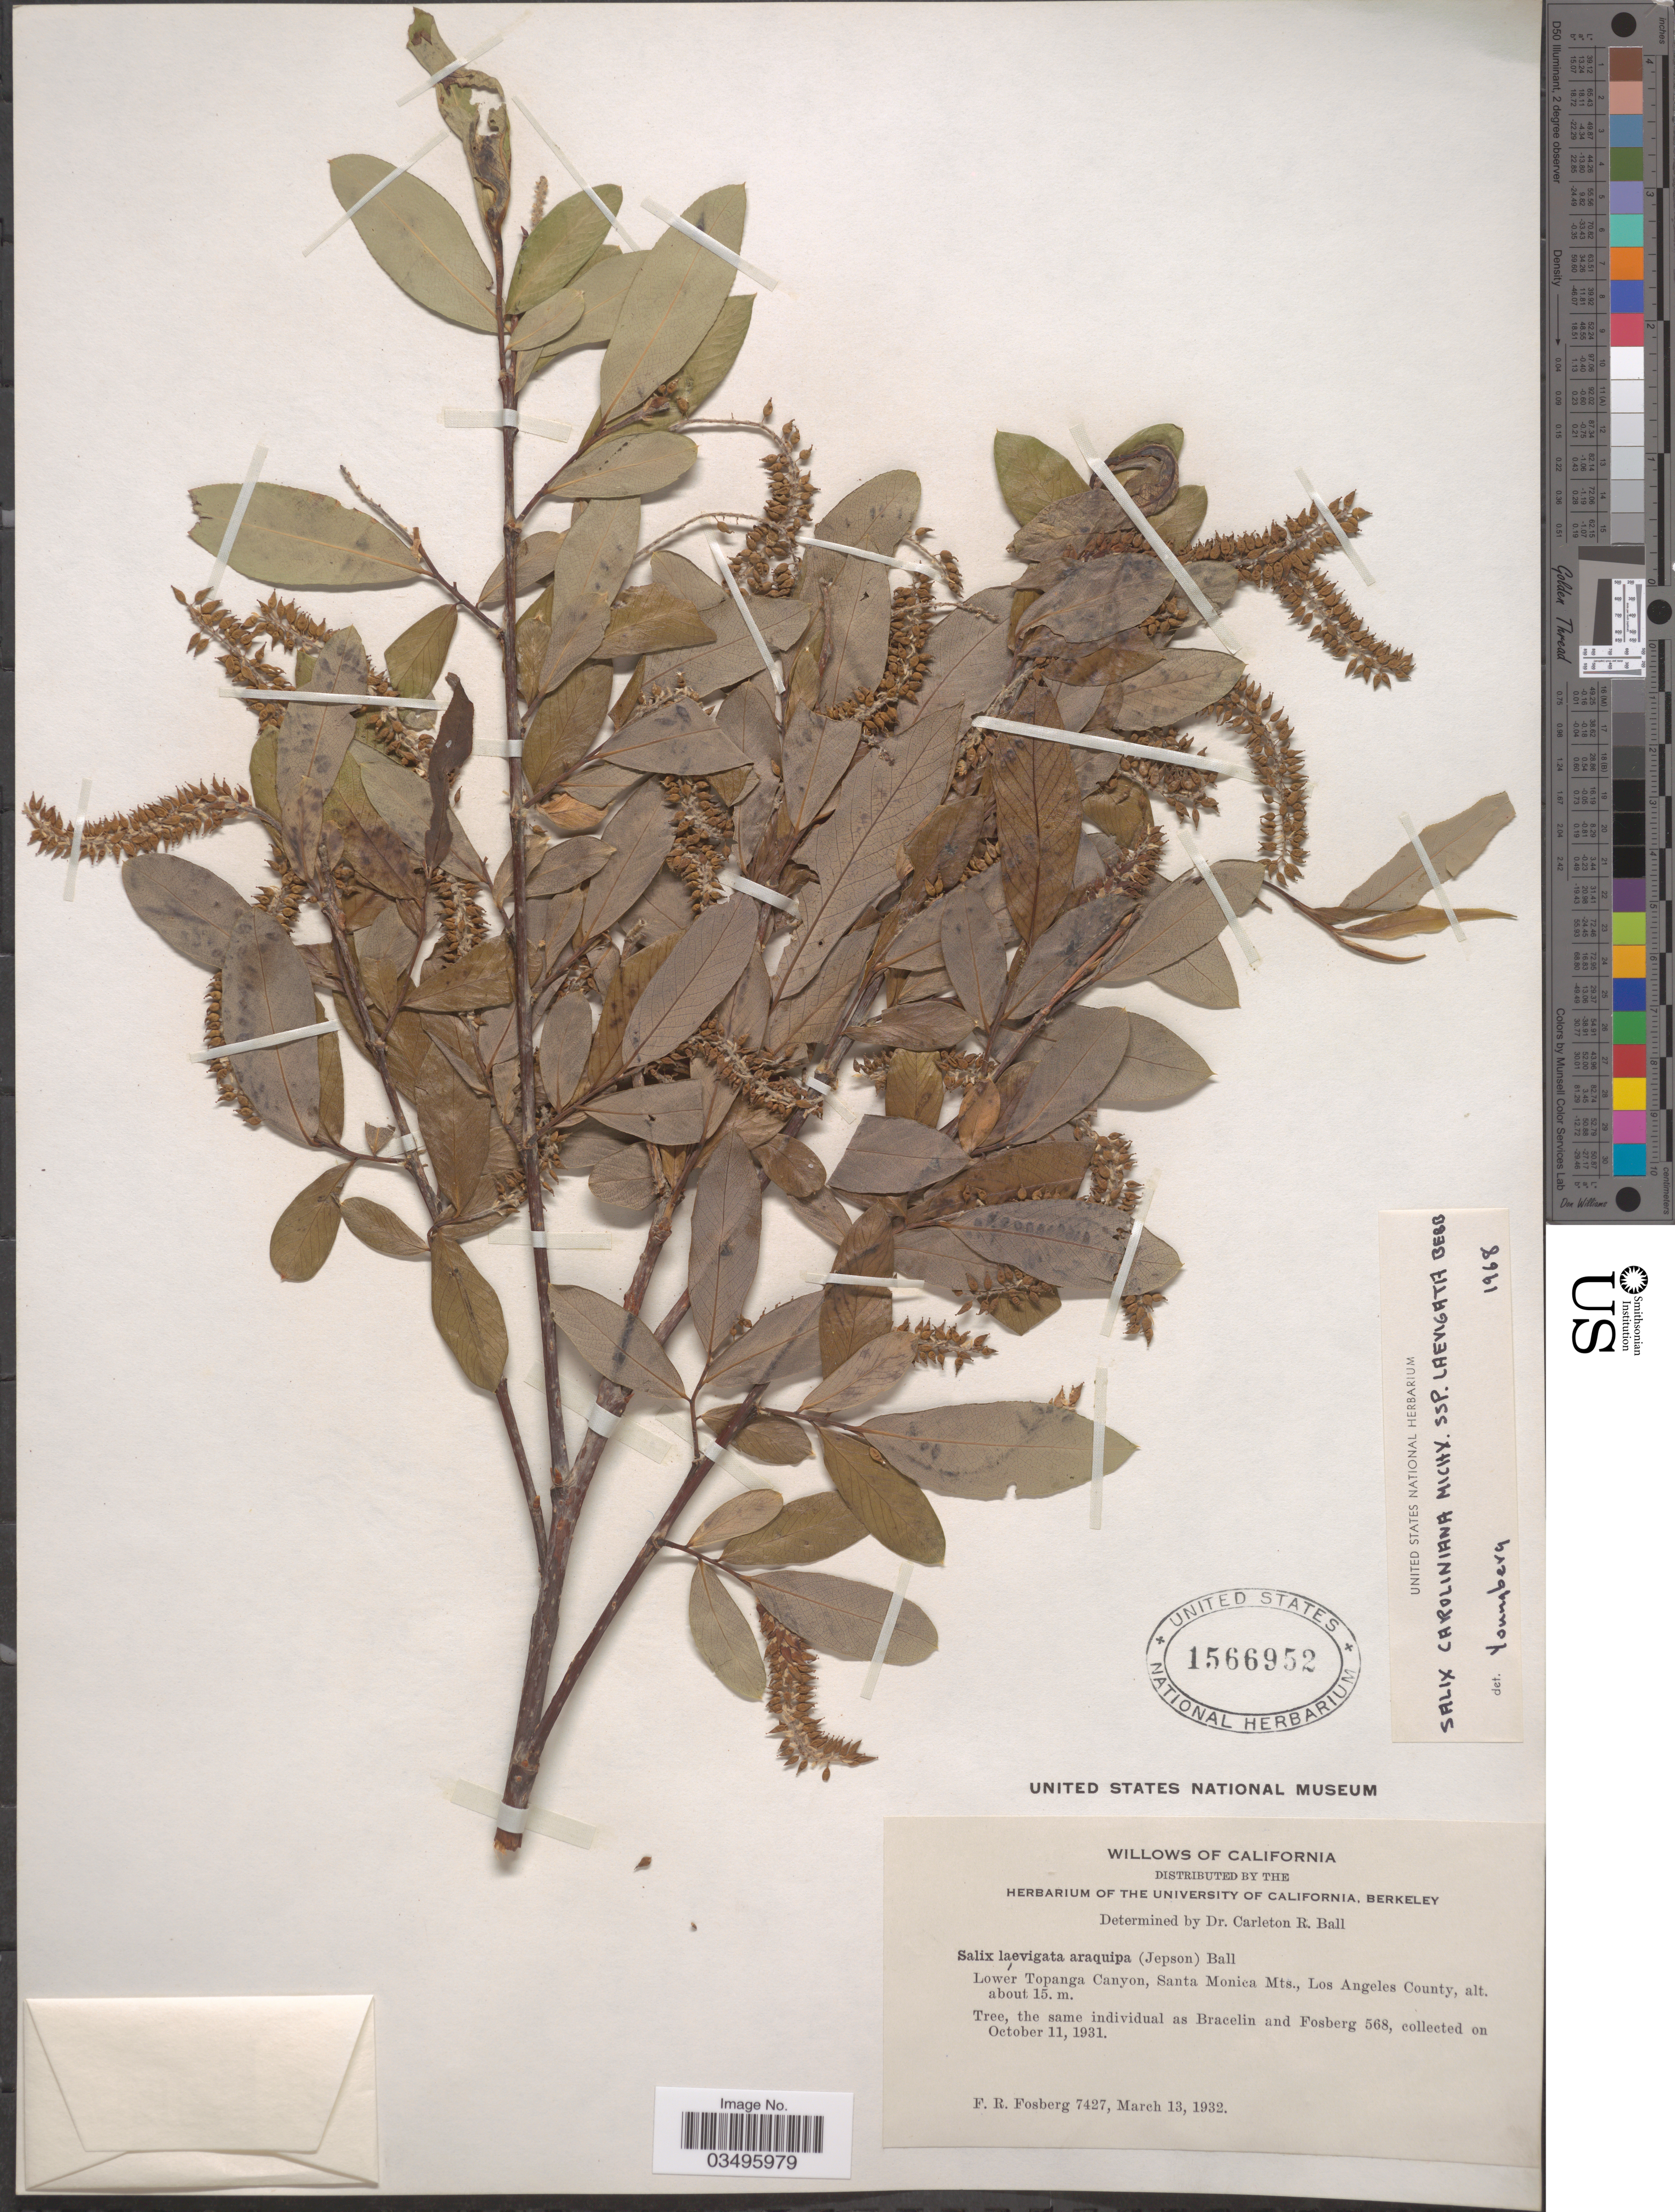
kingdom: Plantae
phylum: Tracheophyta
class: Magnoliopsida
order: Malpighiales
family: Salicaceae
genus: Salix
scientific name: Salix caroliniana subsp. laevigata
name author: Bebb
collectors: F. R. Fosberg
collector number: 7427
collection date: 1932-03-13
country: United States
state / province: California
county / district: Los Angeles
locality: Lower Topanga Canyon, Santa Monica Mts., Los Angeles County.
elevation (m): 15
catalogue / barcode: US 1566952